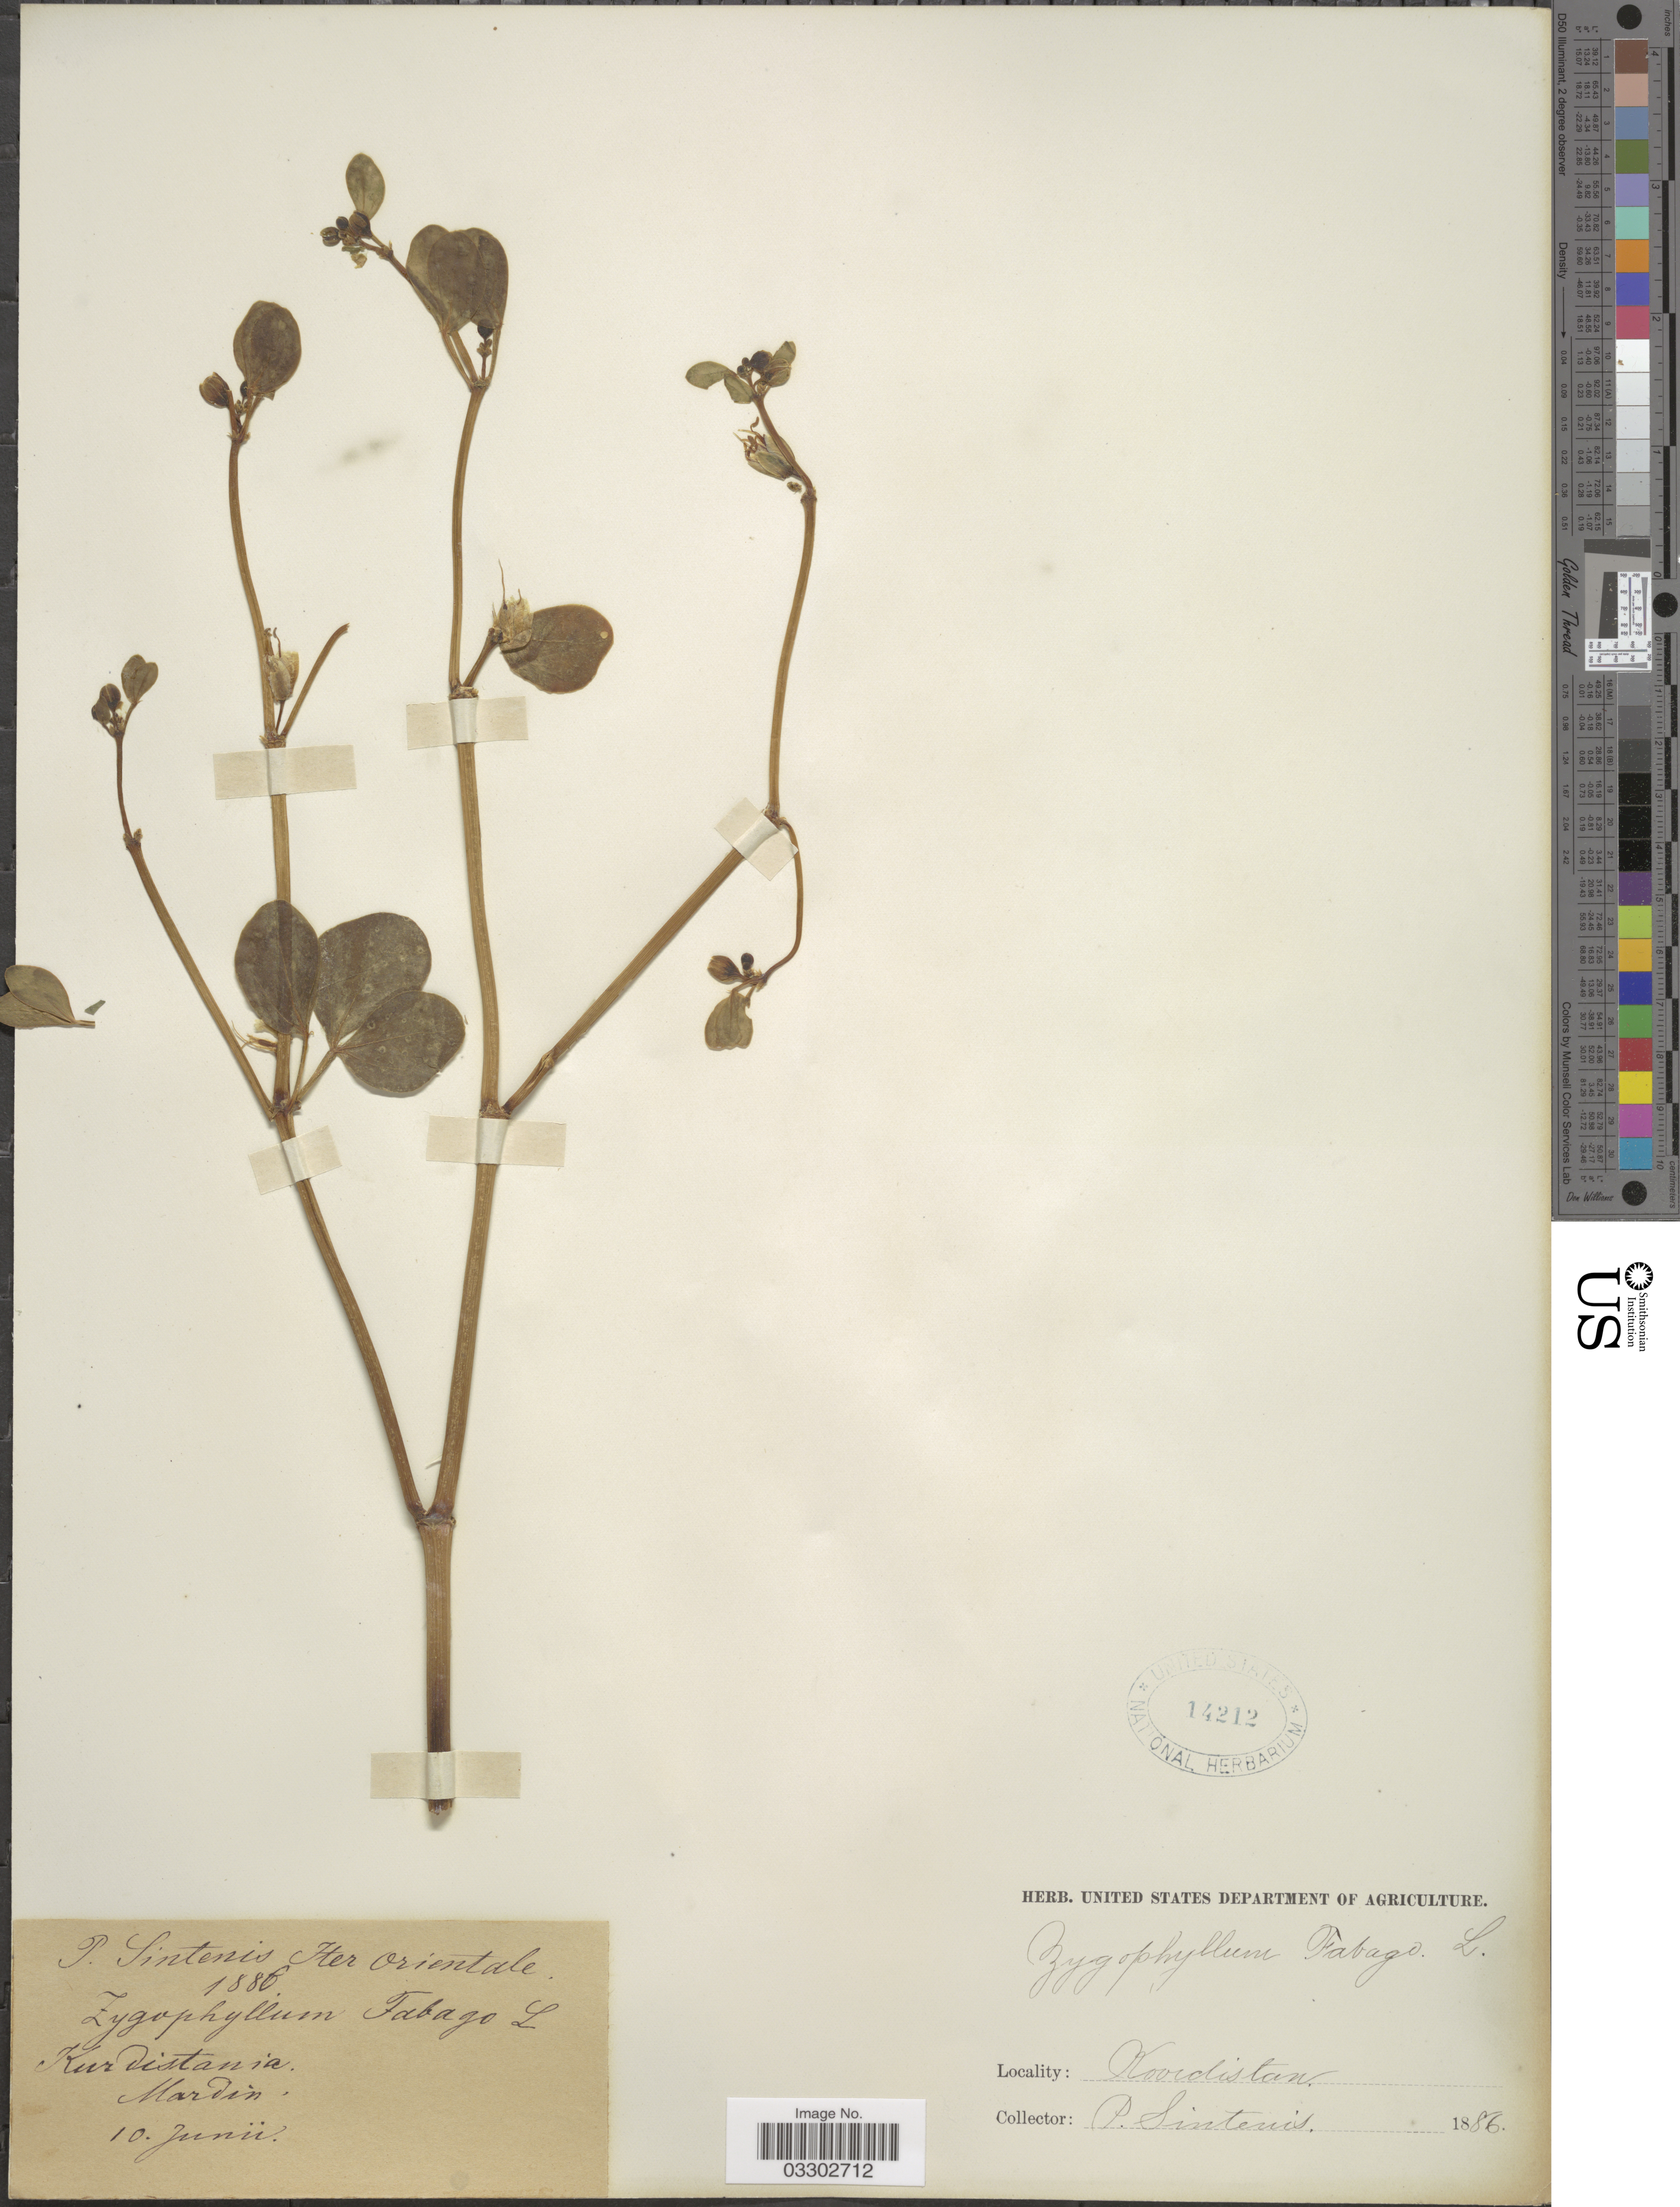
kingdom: Plantae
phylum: Tracheophyta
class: Magnoliopsida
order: Zygophyllales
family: Zygophyllaceae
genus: Zygophyllum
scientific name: Zygophyllum fabago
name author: L.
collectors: P. Sintenis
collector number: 1108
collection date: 1888-06-10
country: Turkey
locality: Orientale. Kurdistania. Mardin.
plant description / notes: This collection is part of Paul Sintenis' “Iter Orientale 1888” trip, and the collector number is 1108.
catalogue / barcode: US 14212